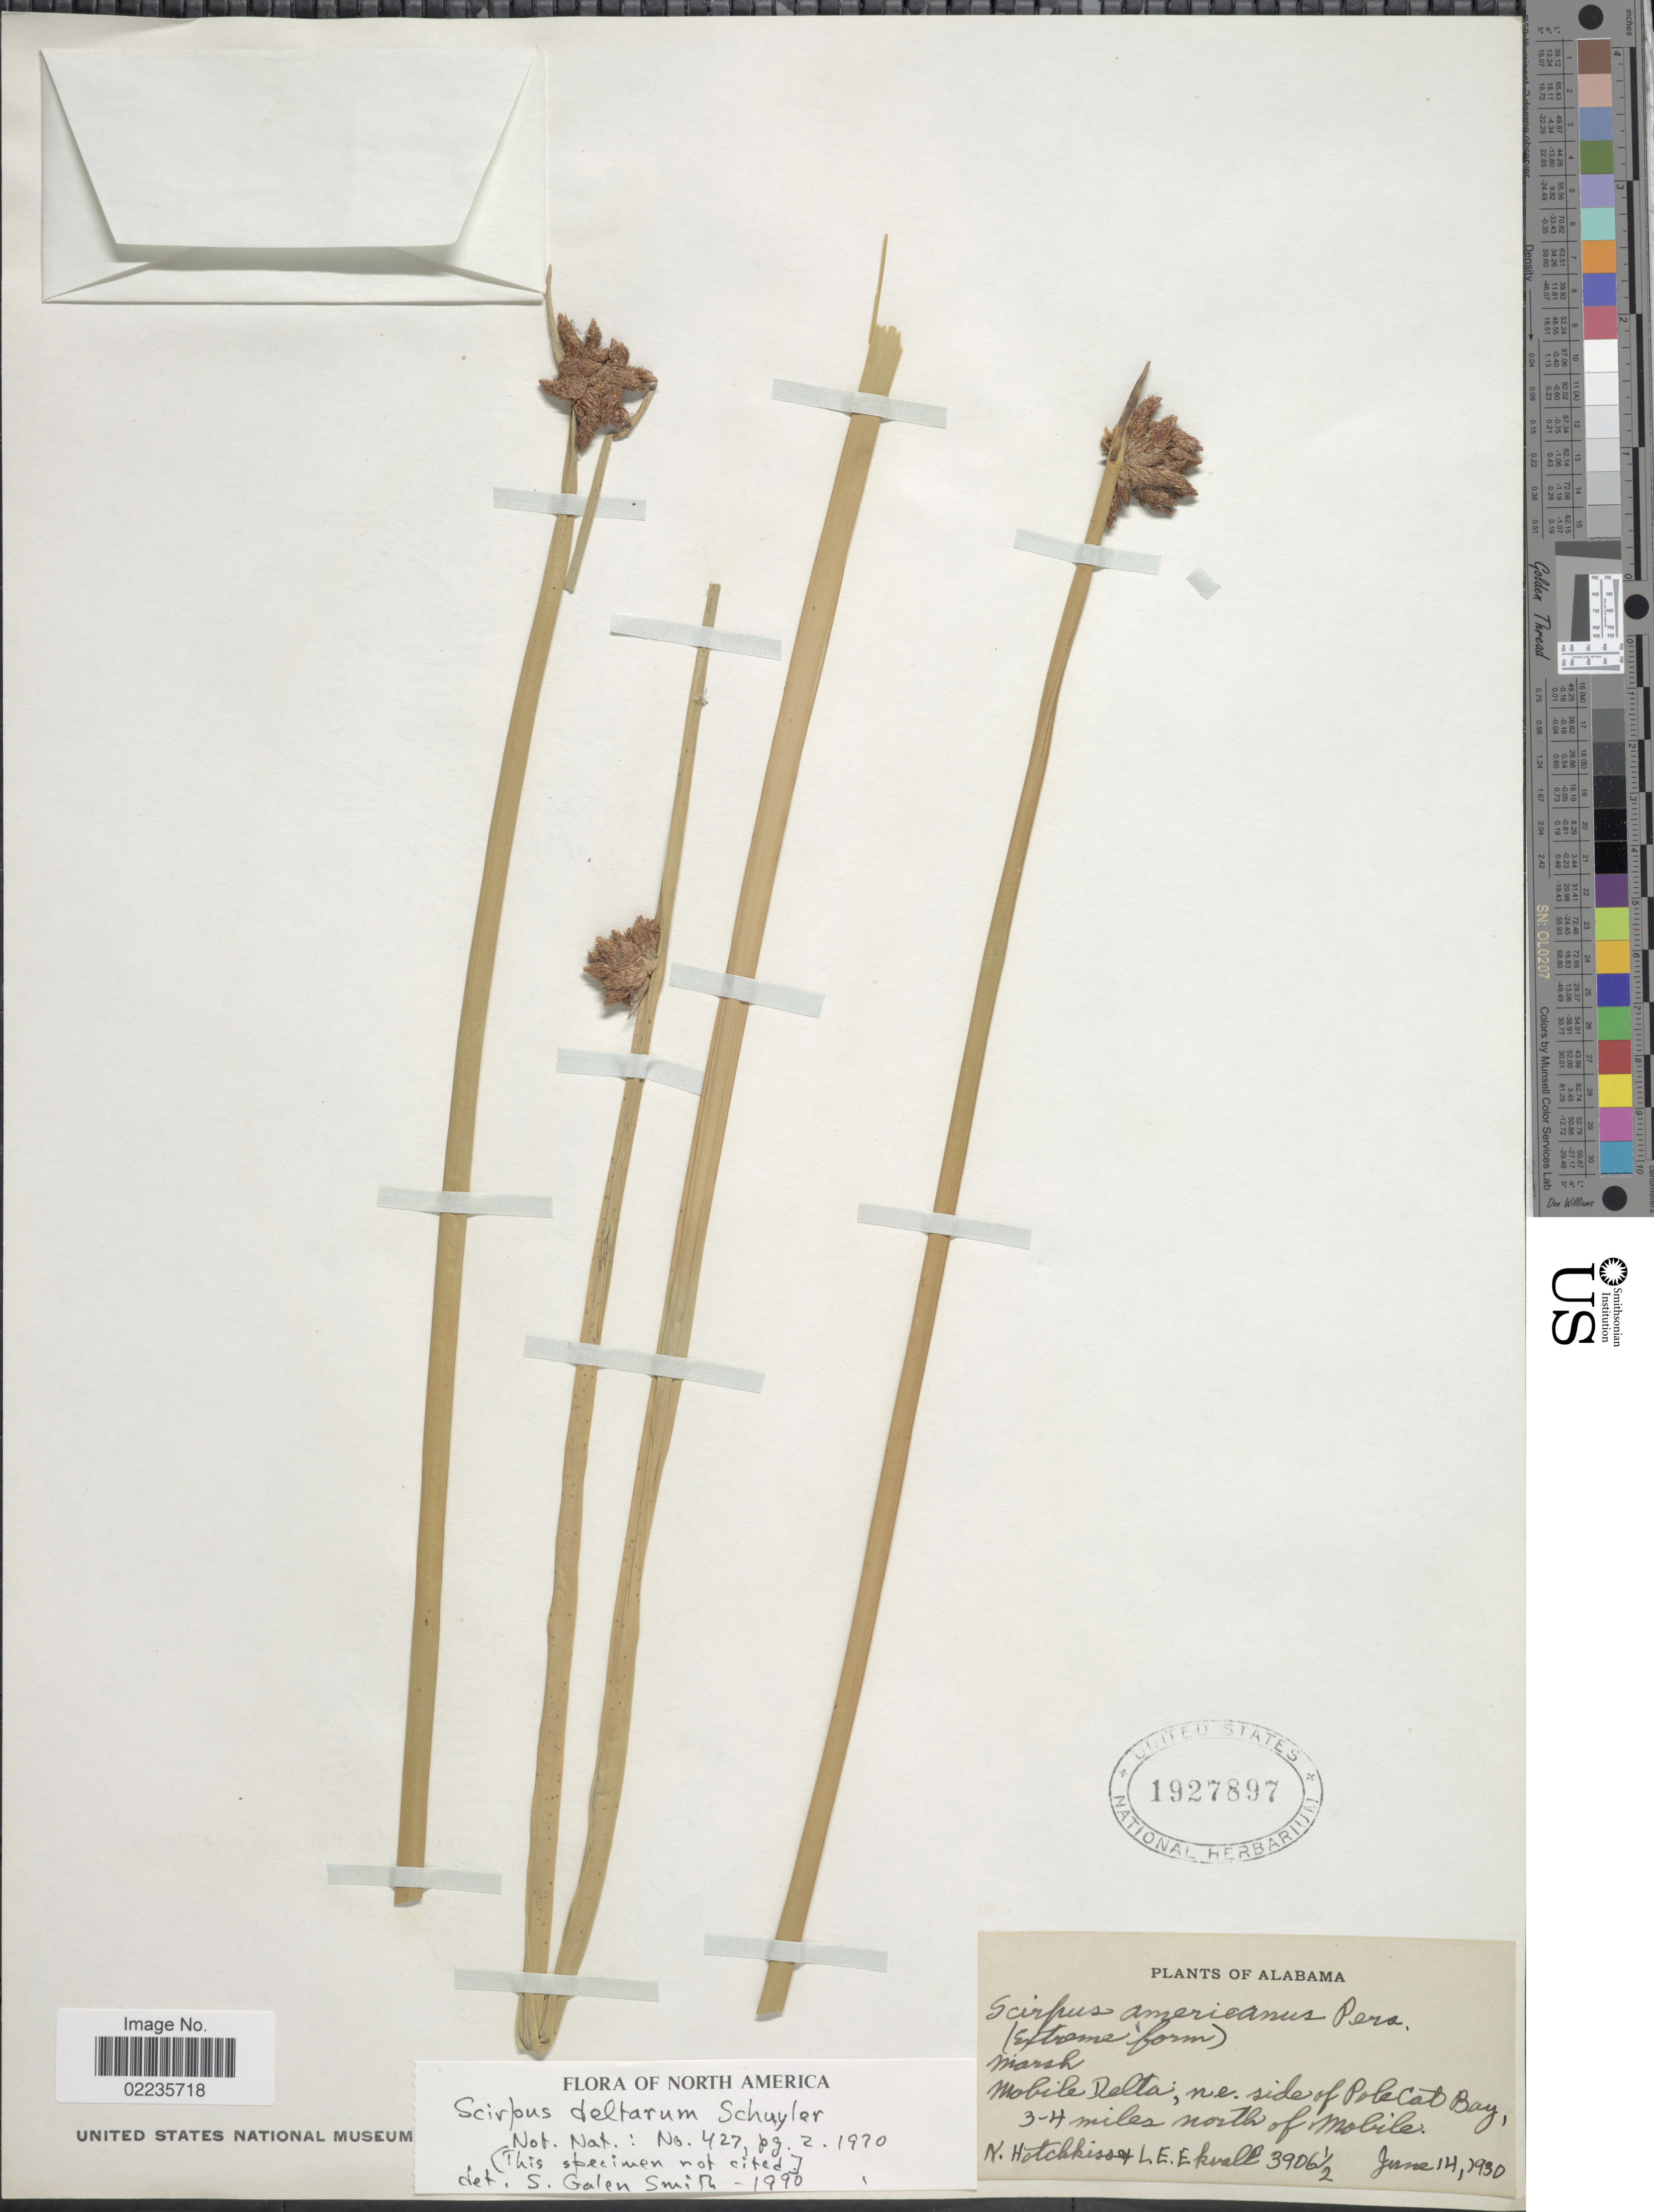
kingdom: Plantae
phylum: Tracheophyta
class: Liliopsida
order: Poales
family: Cyperaceae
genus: Schoenoplectus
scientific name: Schoenoplectus deltarum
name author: (Schuyler) Soják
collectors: N. Hotchkiss & L. Ekvall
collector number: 3906½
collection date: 1930-06-14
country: United States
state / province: Alabama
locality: Mobile Delta, n.e. side of Polecat Bay, 3-4 miles north of Mobile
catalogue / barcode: US 1927897